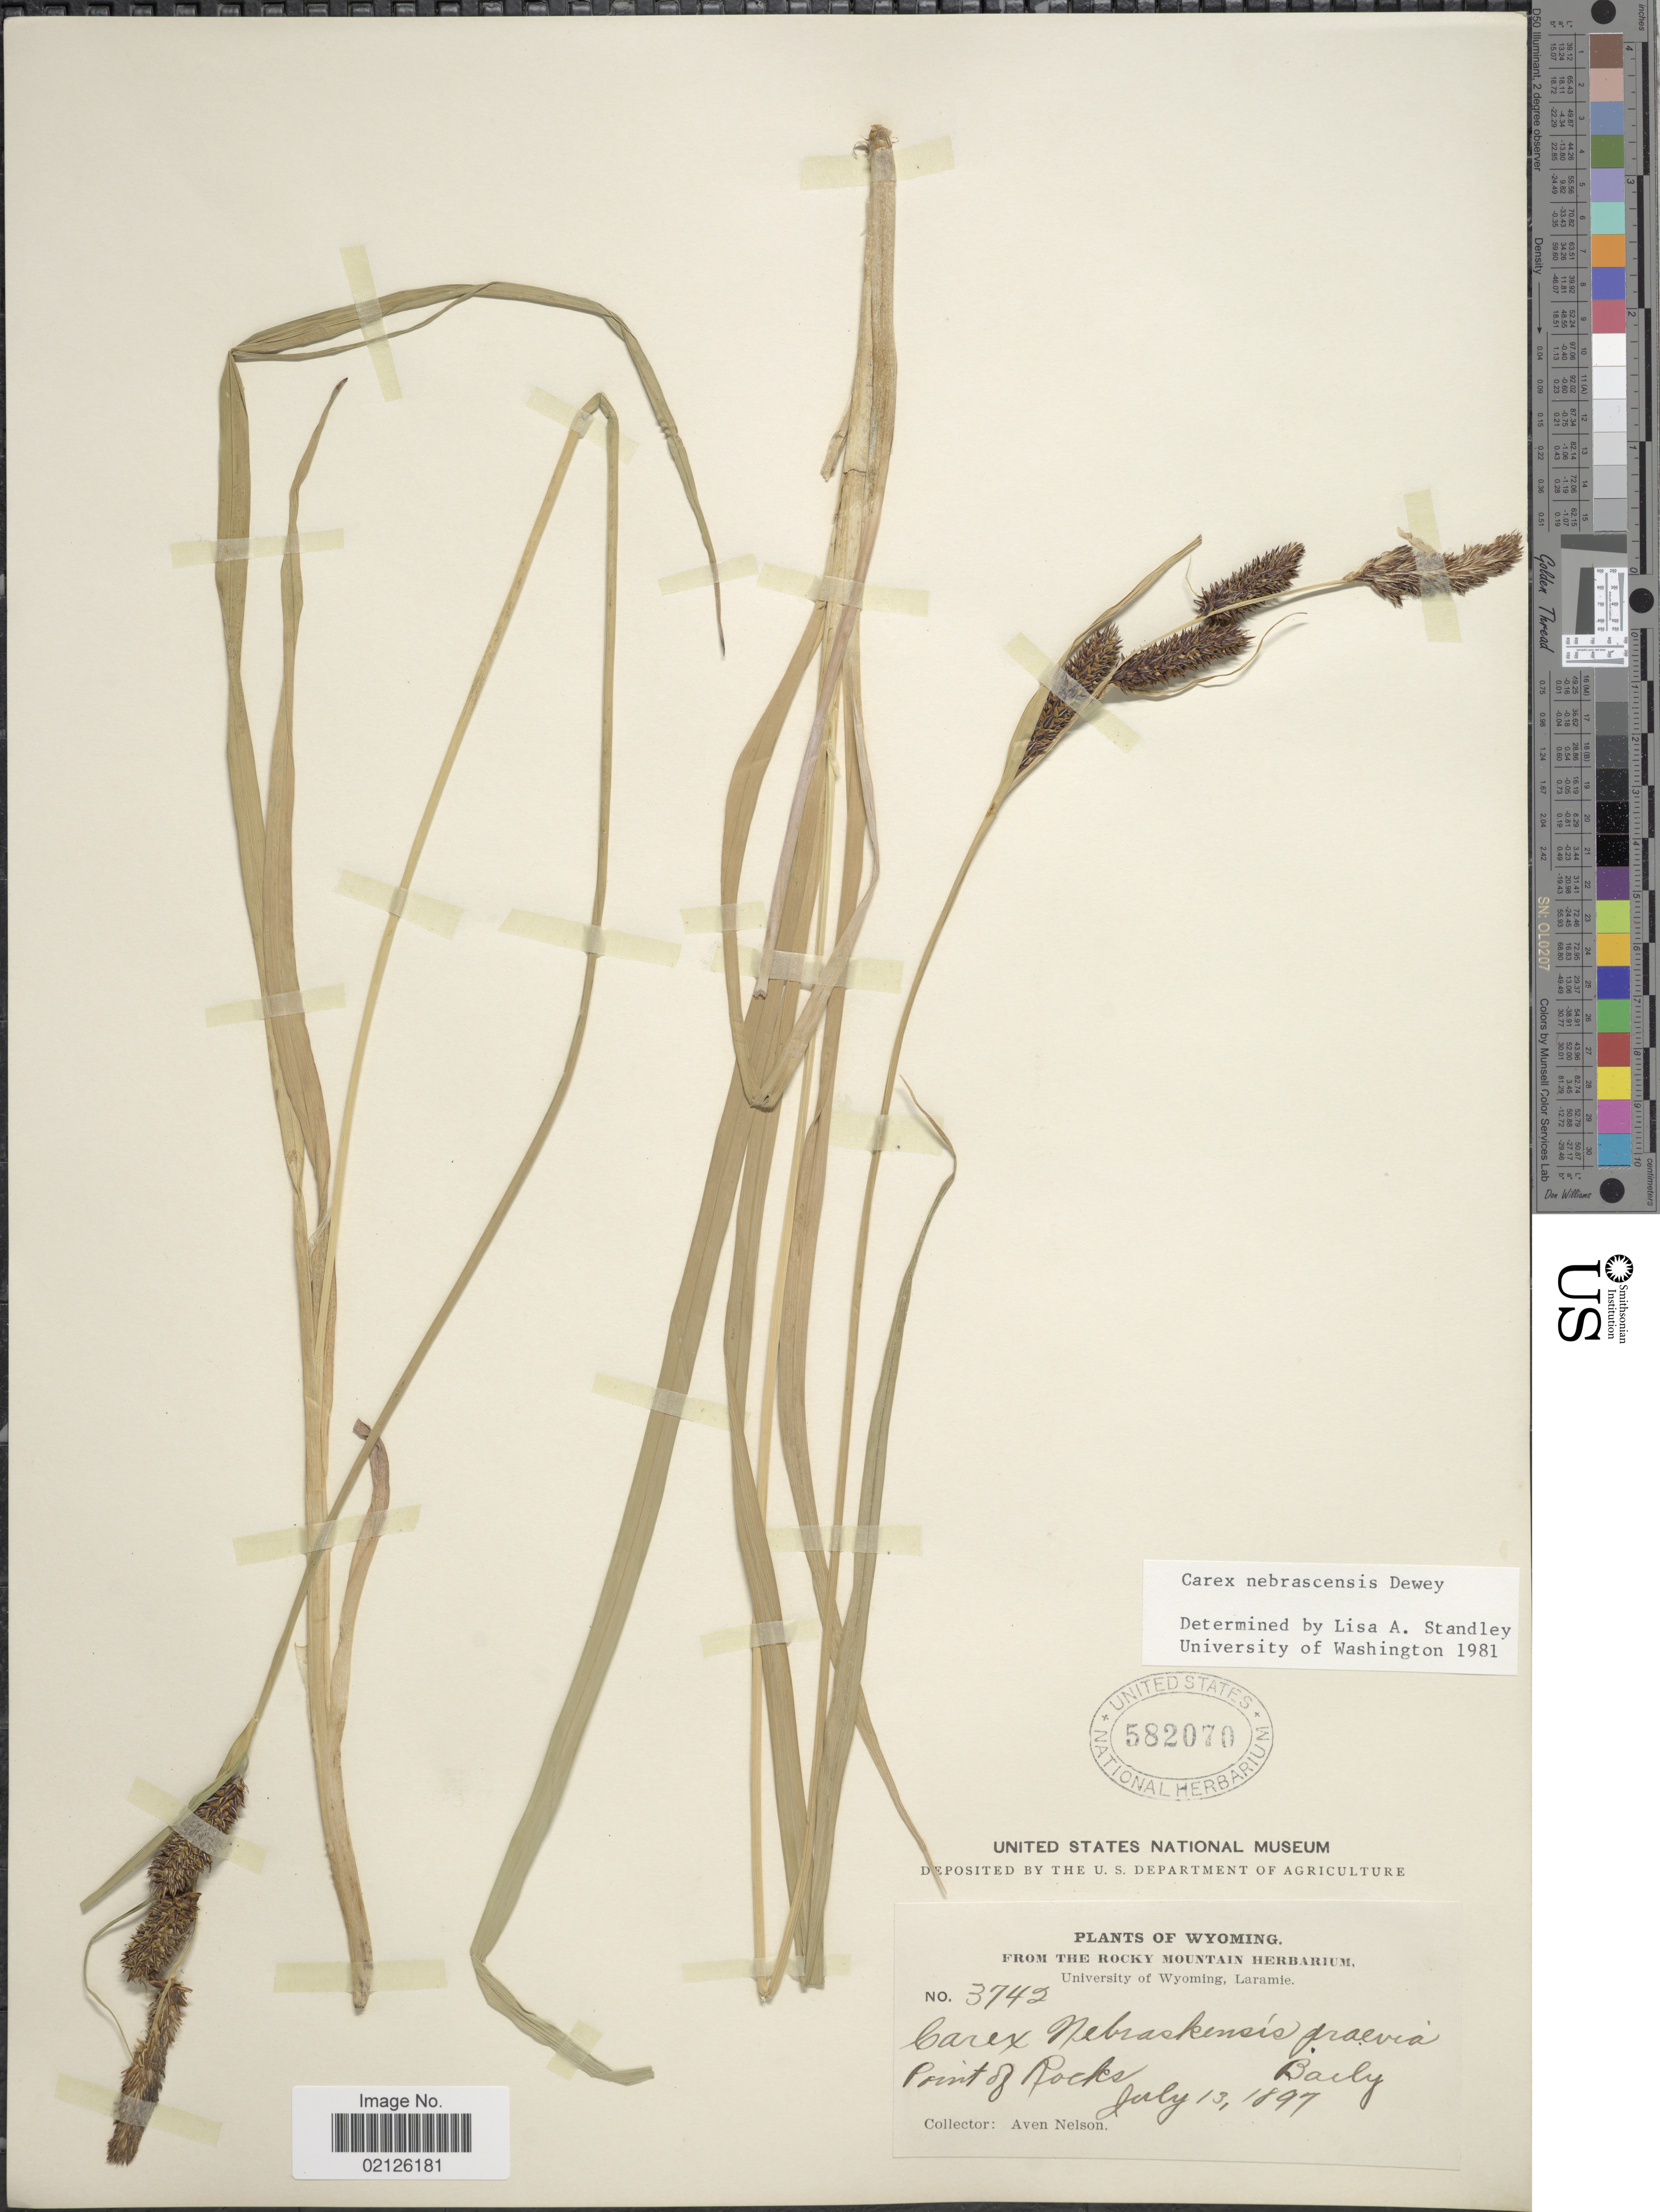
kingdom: Plantae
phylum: Tracheophyta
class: Liliopsida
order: Poales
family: Cyperaceae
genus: Carex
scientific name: Carex nebrascensis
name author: Dewey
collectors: A. Nelson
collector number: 3742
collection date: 1897-07-13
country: United States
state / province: Wyoming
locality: Point of Rocks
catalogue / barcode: US 582070